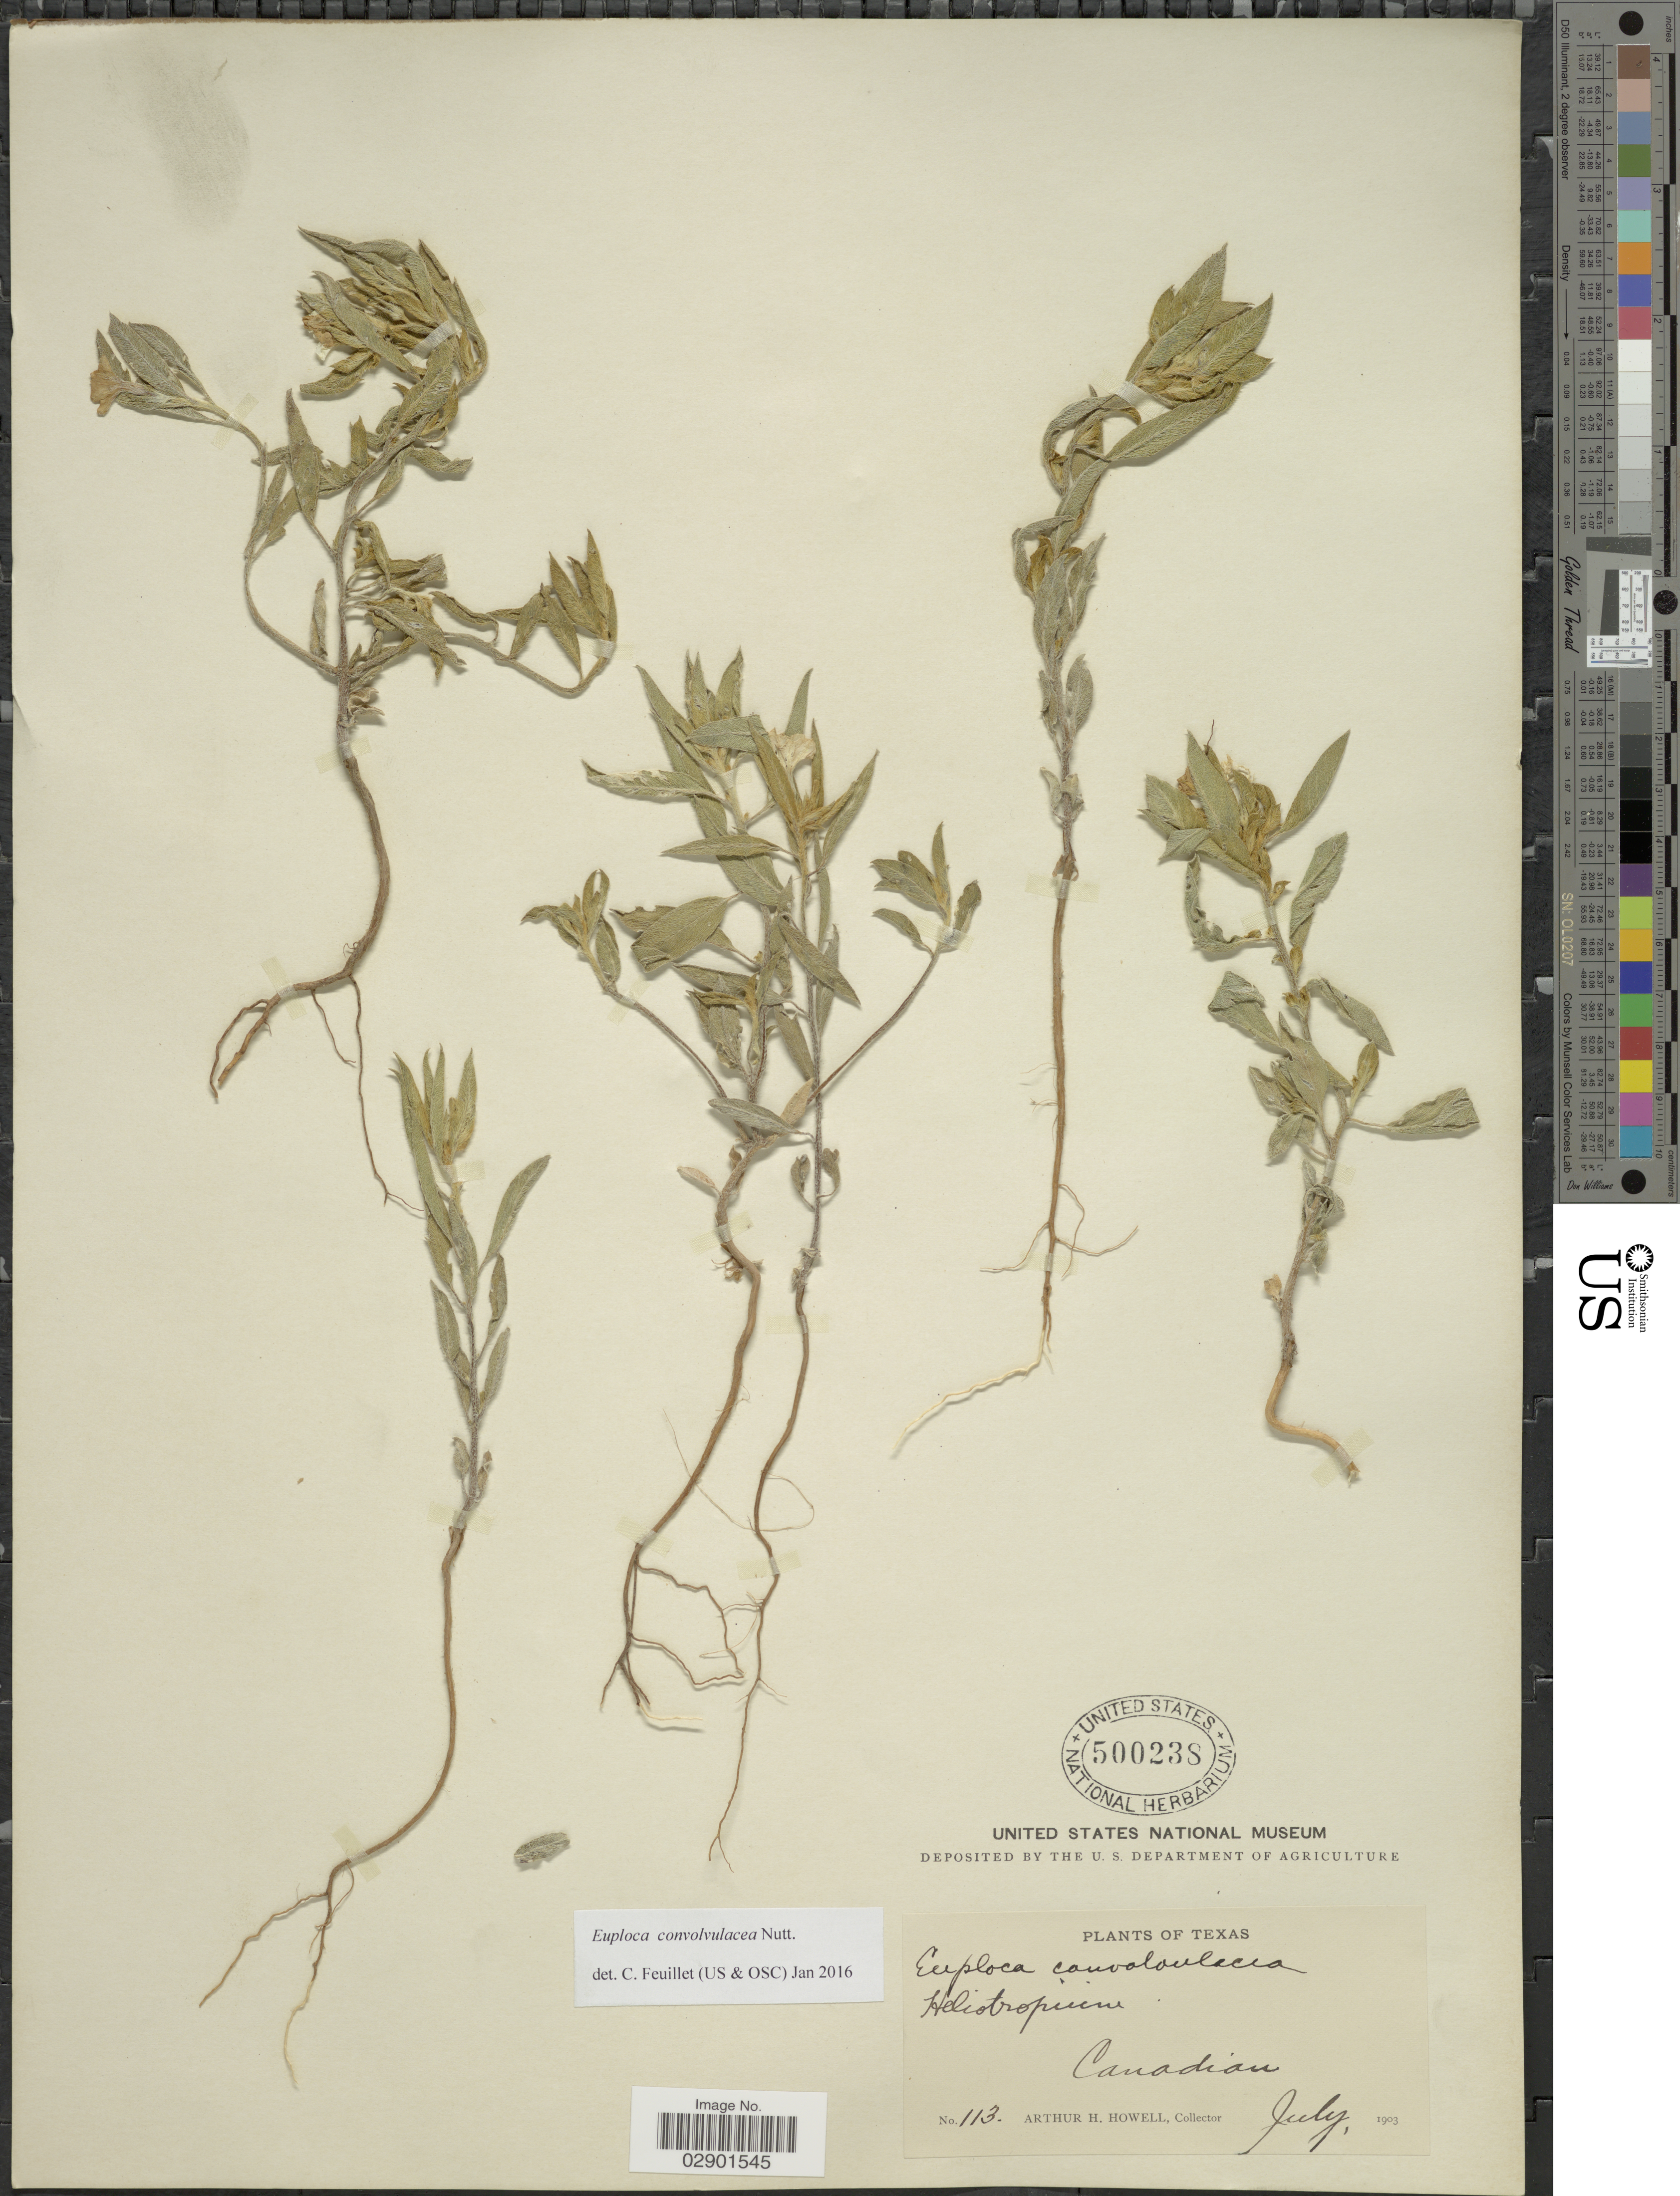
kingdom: Plantae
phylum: Tracheophyta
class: Magnoliopsida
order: Boraginales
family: Heliotropiaceae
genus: Euploca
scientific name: Euploca convolvulacea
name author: Nutt.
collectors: A. H. Howell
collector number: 113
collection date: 1903-07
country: United States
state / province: Texas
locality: Canadian.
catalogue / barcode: US 500238